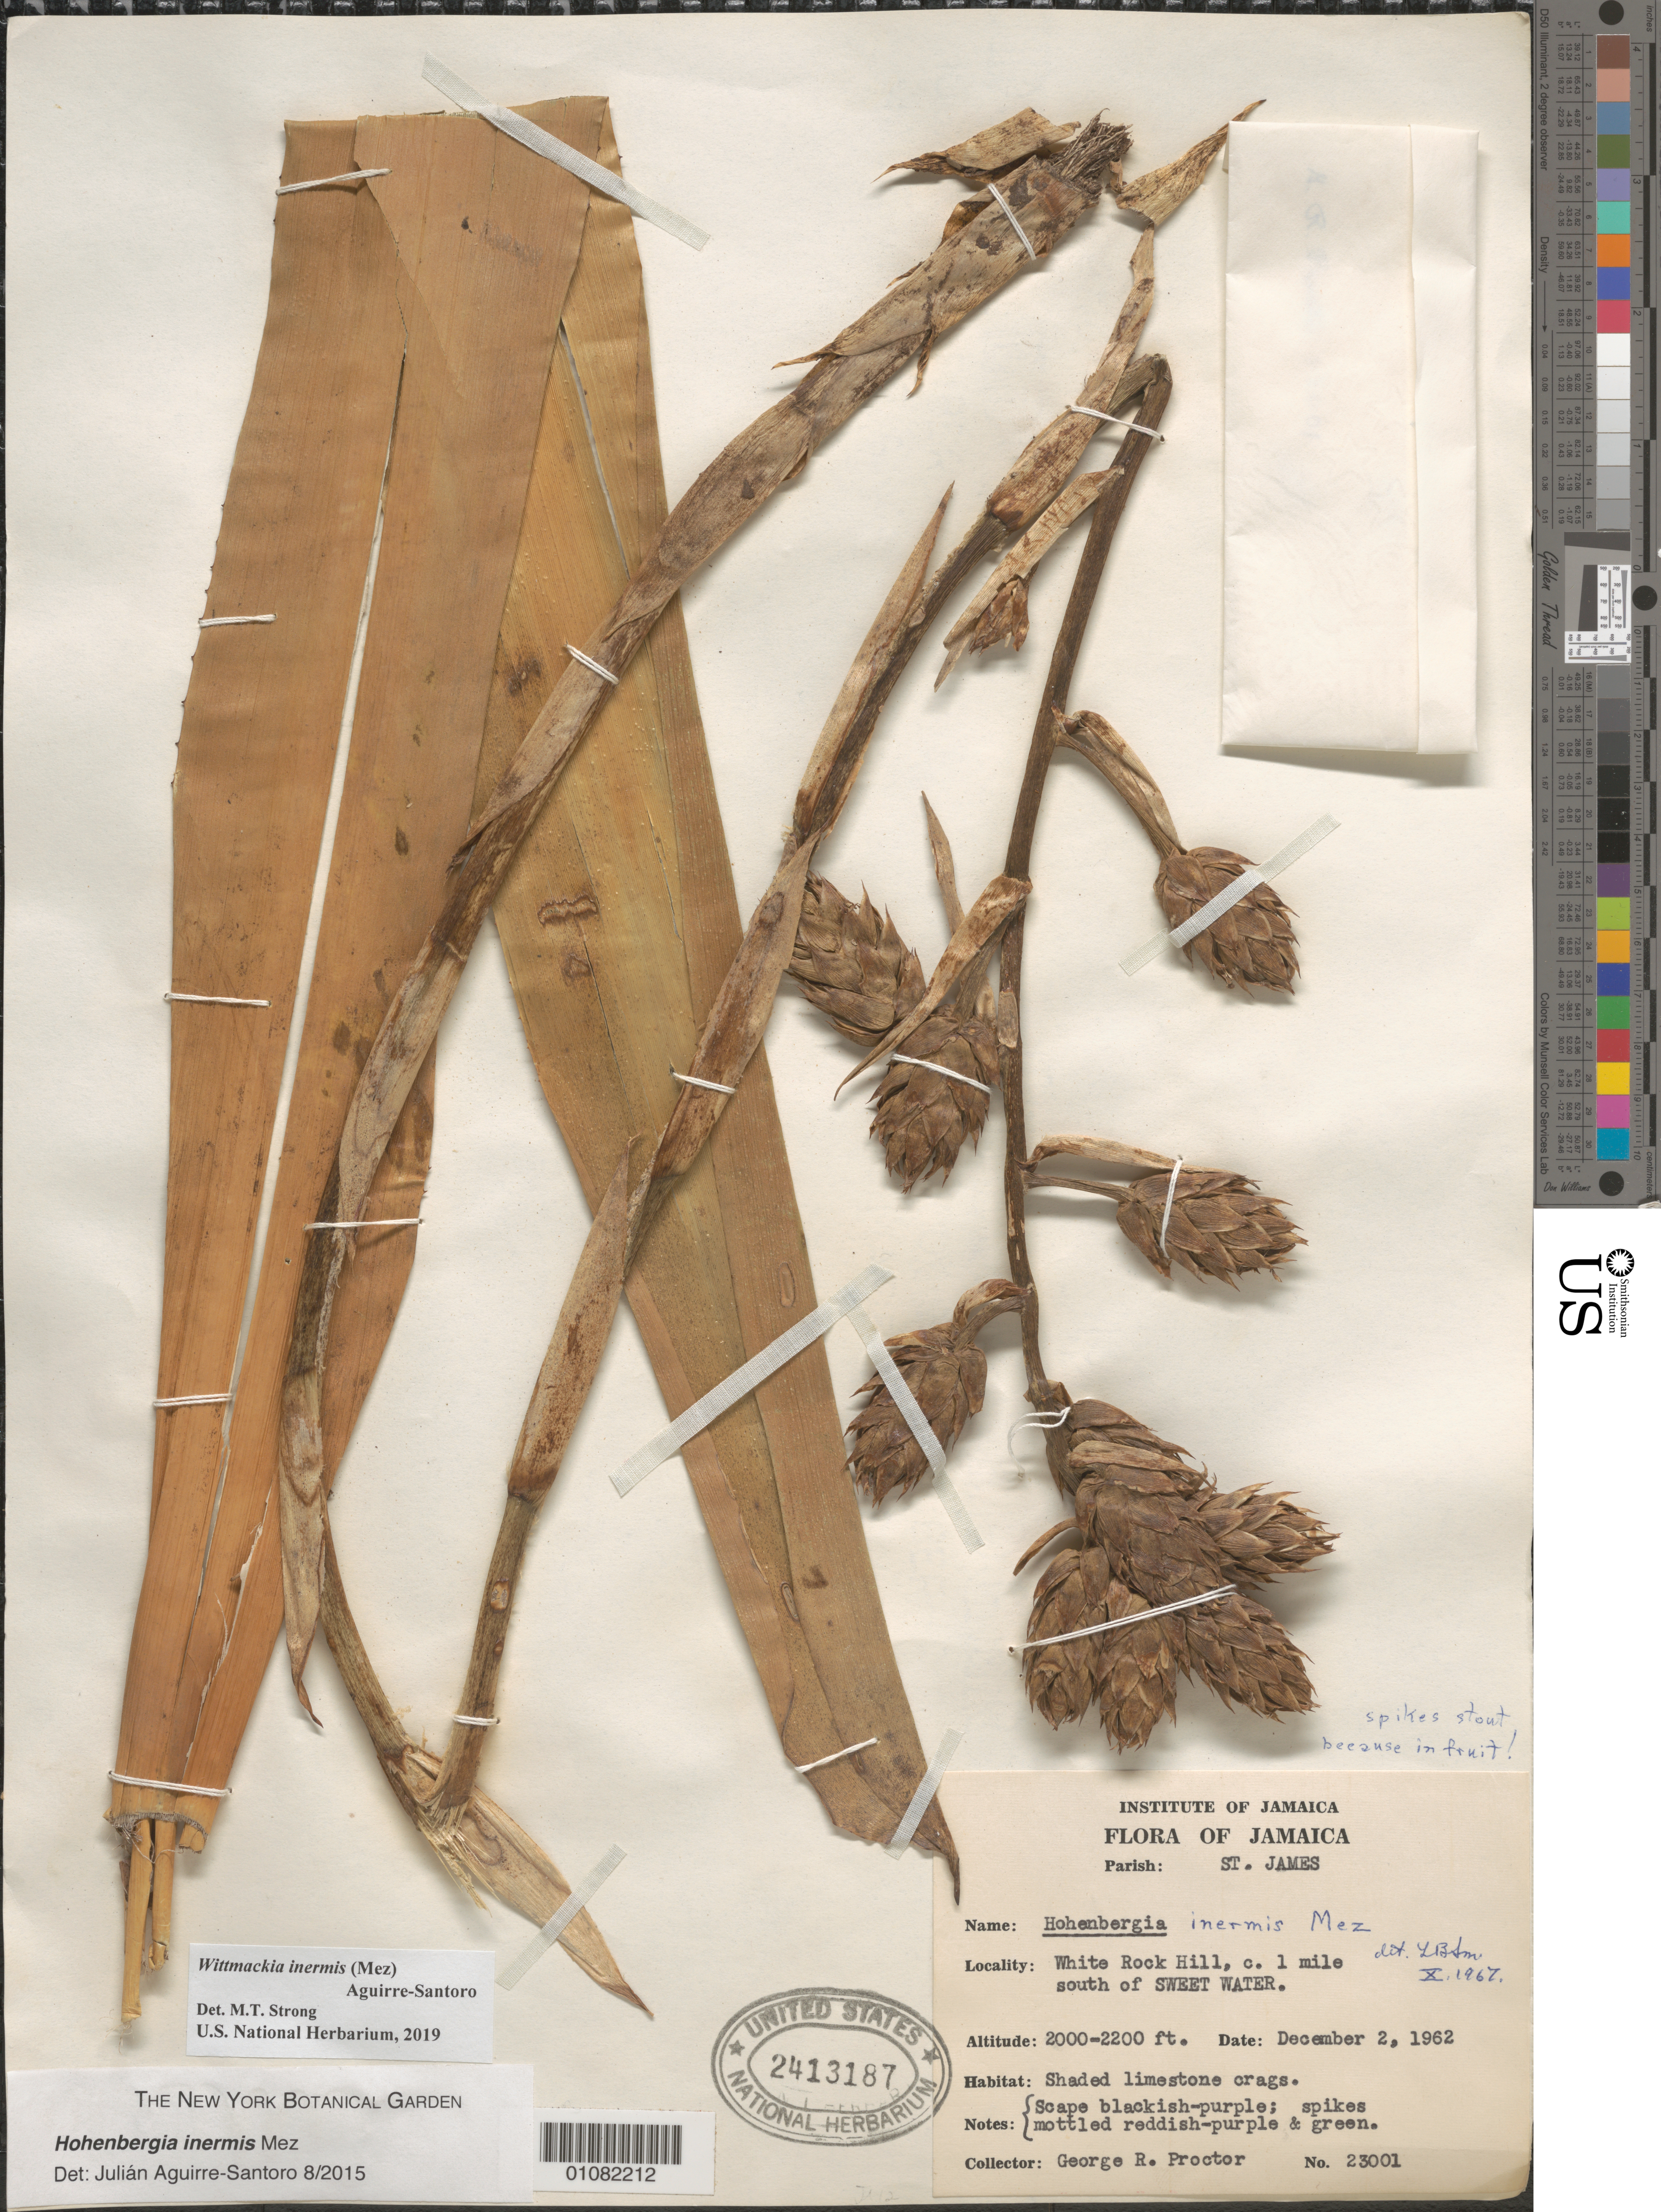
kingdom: Plantae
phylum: Tracheophyta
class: Liliopsida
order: Poales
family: Bromeliaceae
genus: Wittmackia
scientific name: Wittmackia inermis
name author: (Mez) Aguirre-Santoro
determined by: Strong, Mark T., (BOT), Smithsonian Institution - National Museum of Natural History (UNITED STATES)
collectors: G. R. Proctor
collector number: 23001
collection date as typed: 02 Dec 1962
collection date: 1962-12-02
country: Jamaica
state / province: Saint James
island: Jamaica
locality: White Rock Hill, c. 1 mile S of Sweet Water.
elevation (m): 610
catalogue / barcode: US 2413187